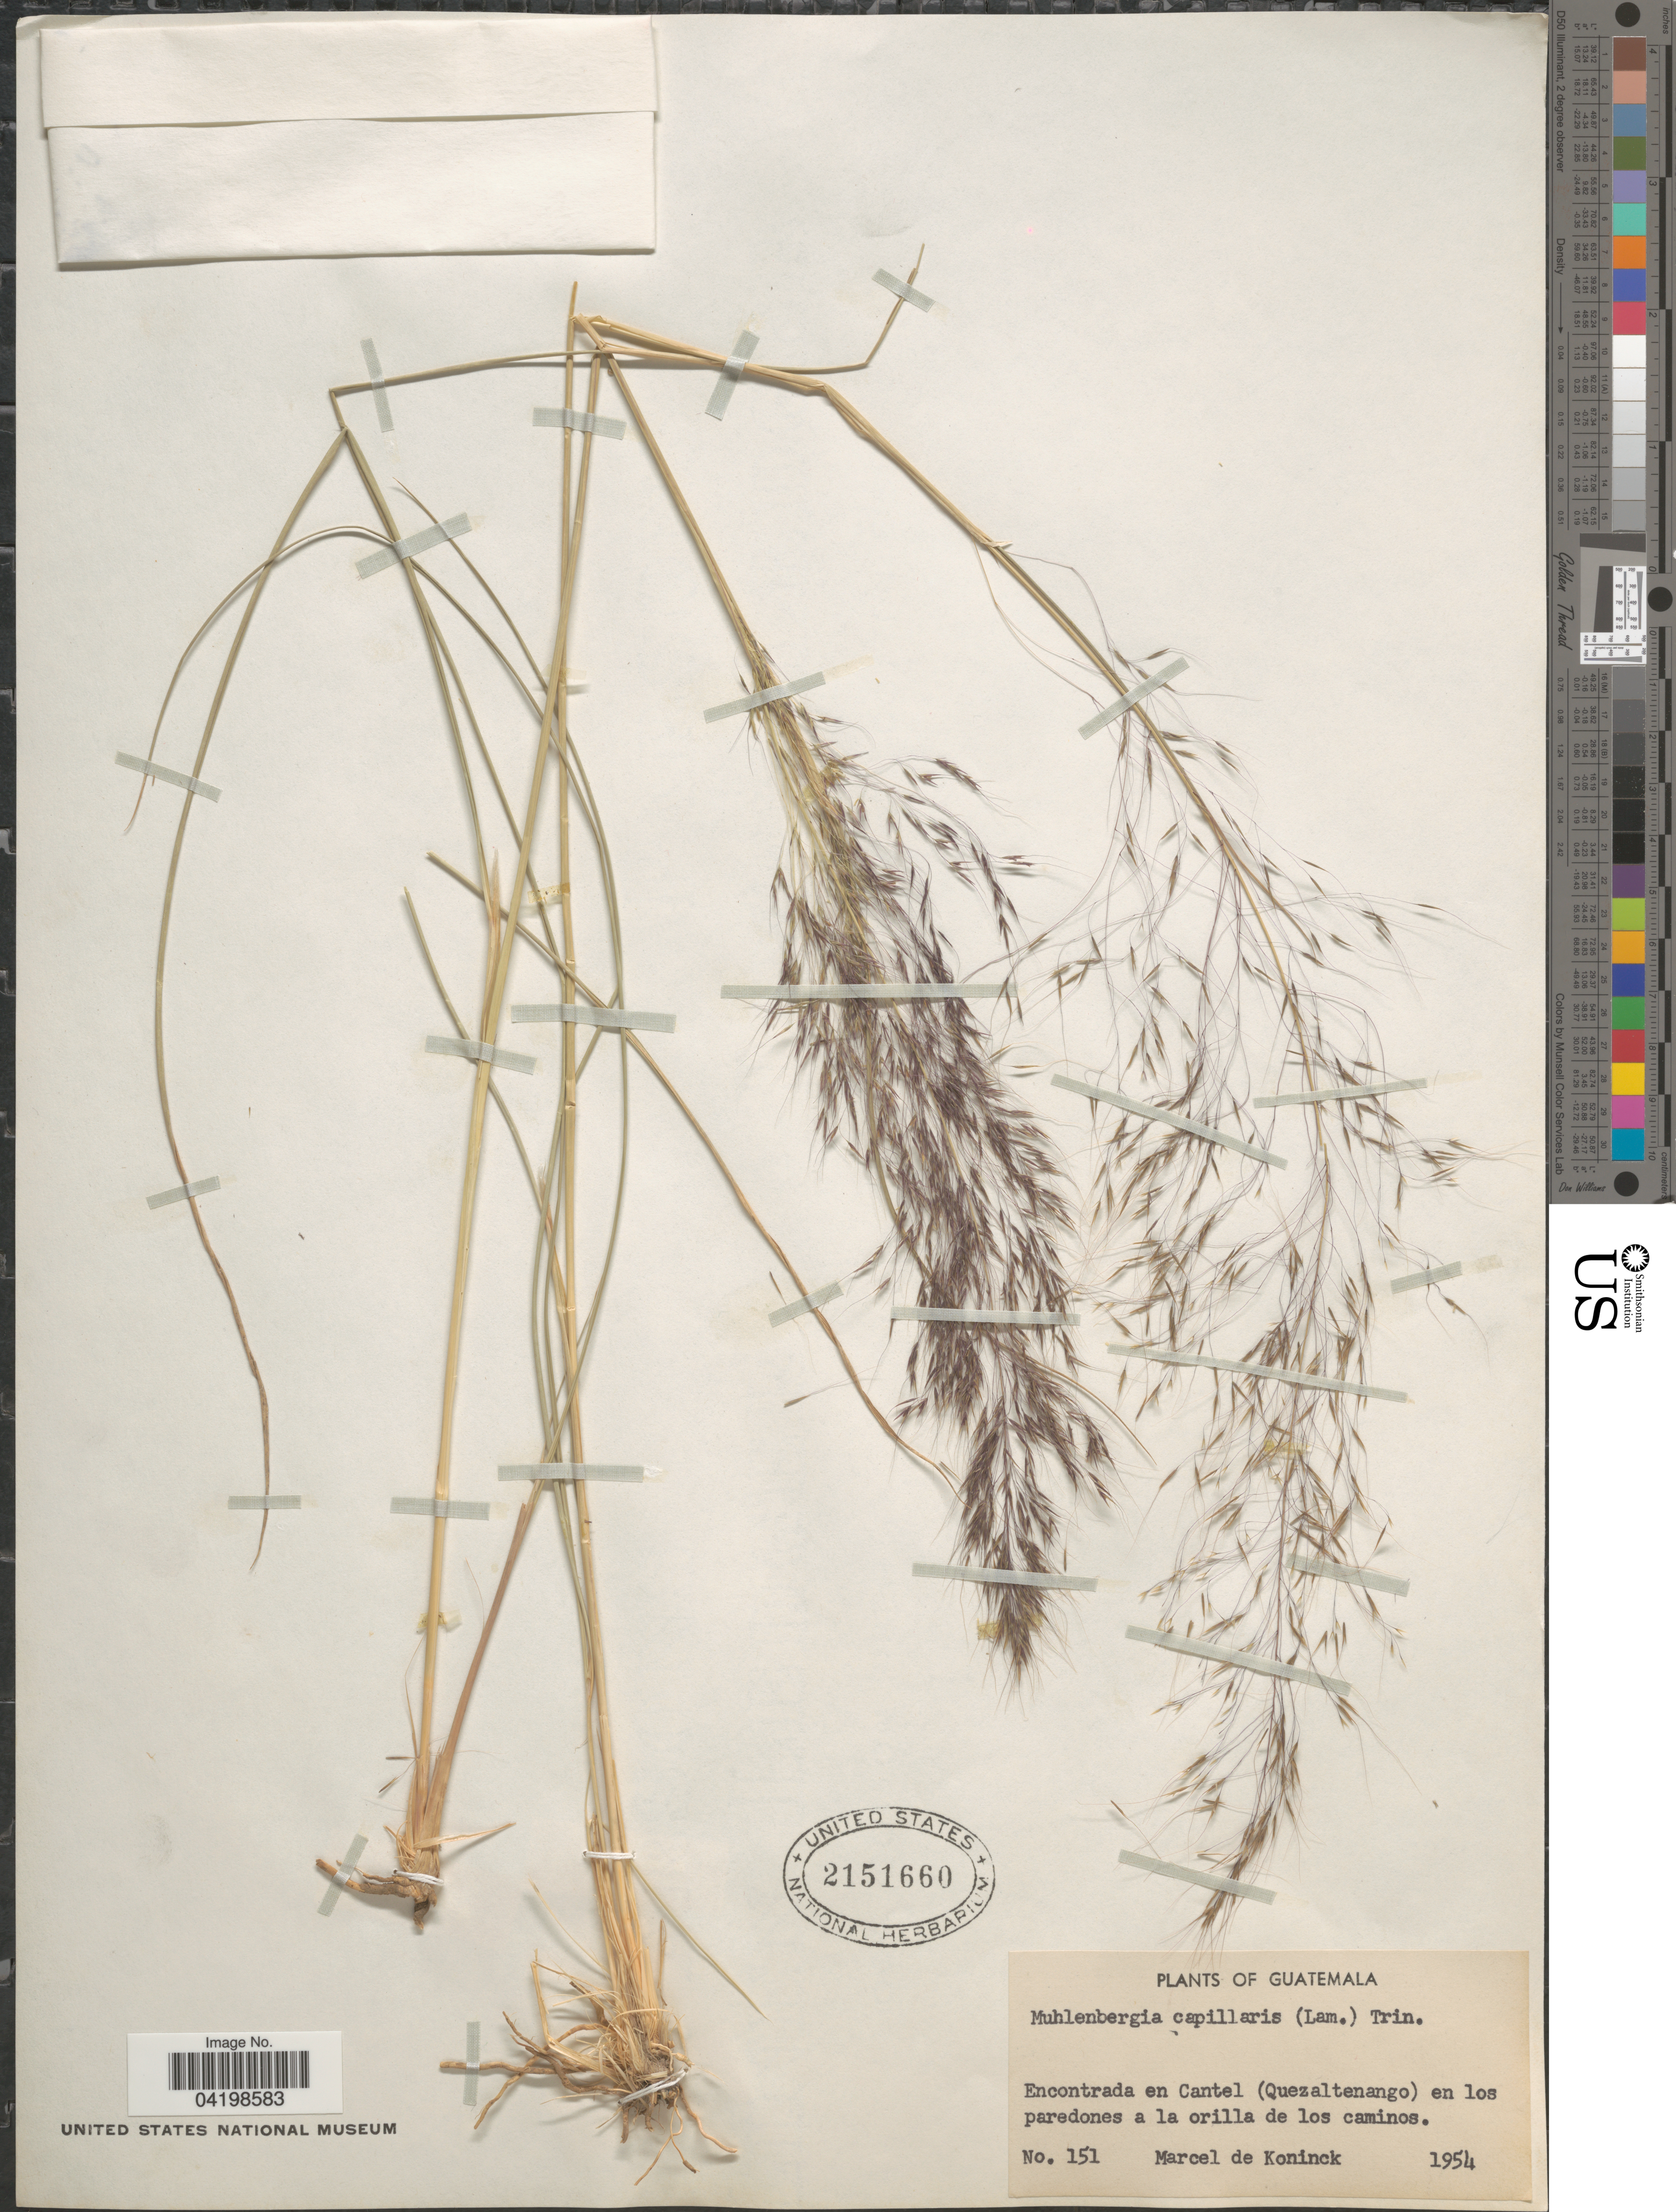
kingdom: Plantae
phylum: Tracheophyta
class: Liliopsida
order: Poales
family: Poaceae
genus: Muhlenbergia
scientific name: Muhlenbergia capillaris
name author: (Lam.) Trin.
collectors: M. Koninck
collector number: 151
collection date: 1954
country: Guatemala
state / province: Quetzaltenango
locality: Encontrada en Cantel en los paredones a la orilla de los caminos.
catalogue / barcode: US 2151660